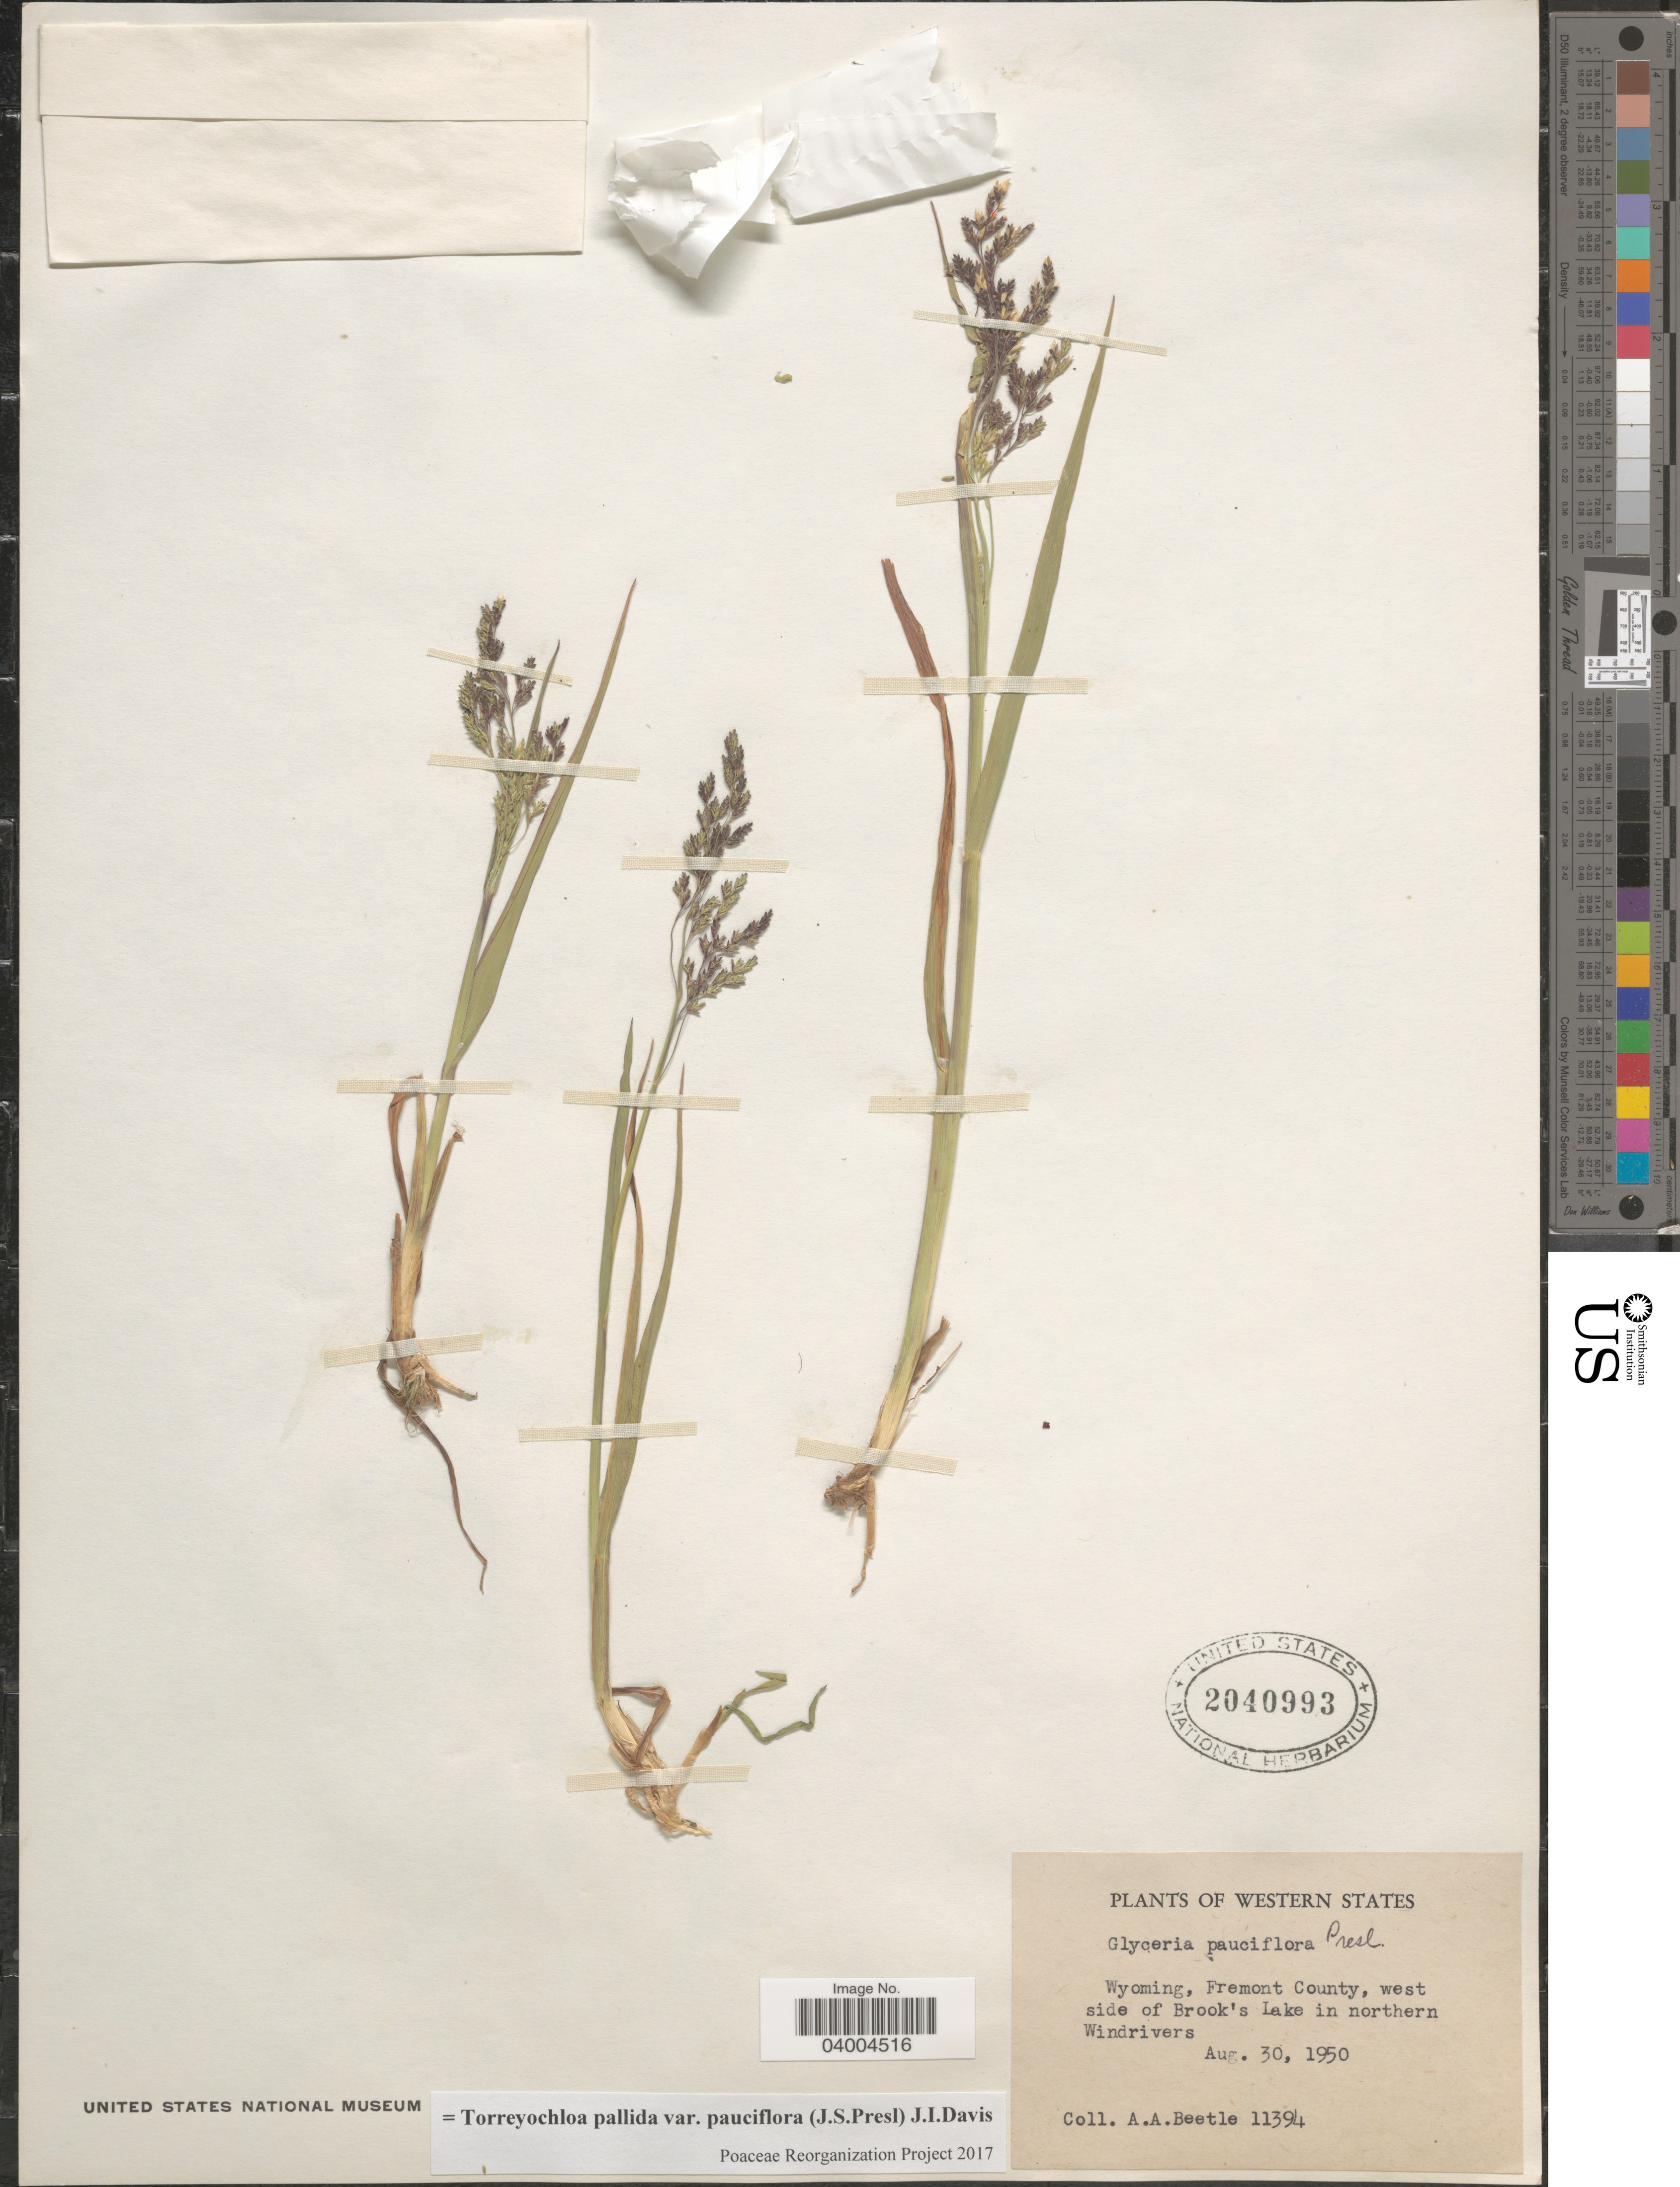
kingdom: Plantae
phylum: Tracheophyta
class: Liliopsida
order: Poales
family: Poaceae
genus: Torreyochloa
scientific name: Torreyochloa pallida var. pauciflora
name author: (J. Presl) J.I. Davis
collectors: A. A. Beetle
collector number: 11394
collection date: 1950-08-30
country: United States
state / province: Wyoming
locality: Western States. Fremont County, west side of Brook's Lake in northern Windrivers.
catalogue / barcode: US 2040993